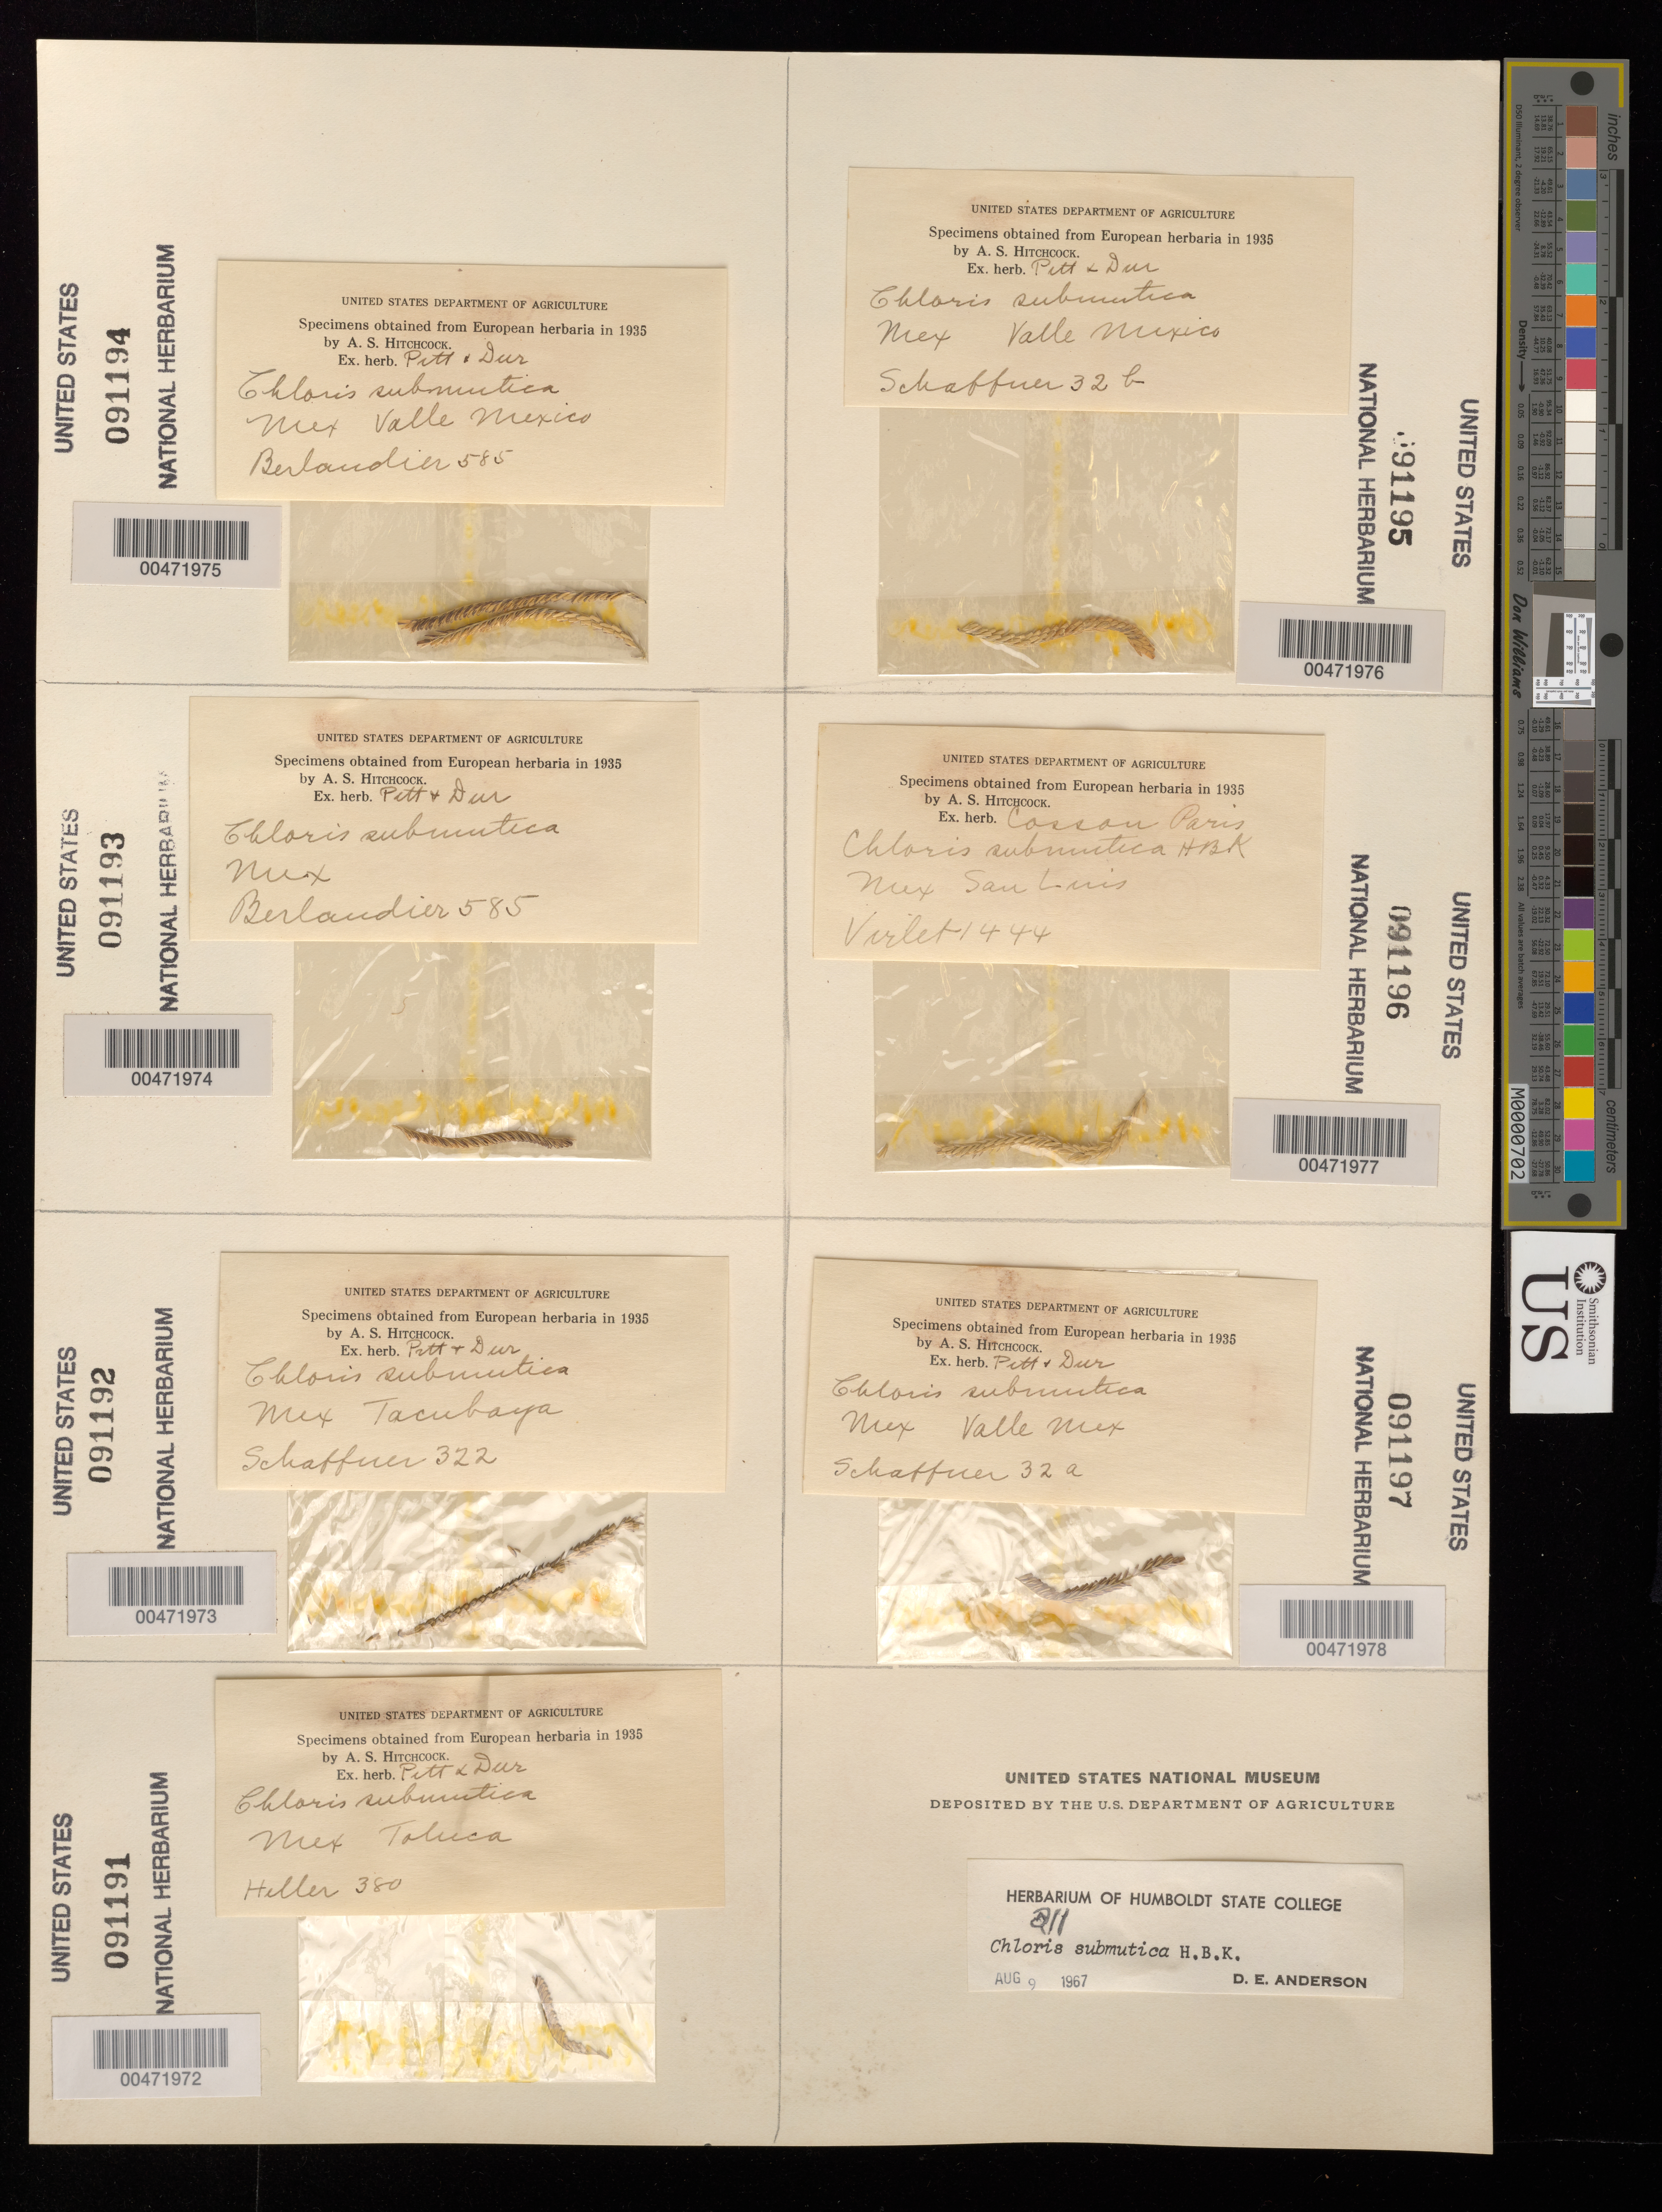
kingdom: Plantae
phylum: Tracheophyta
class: Liliopsida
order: Poales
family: Poaceae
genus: Chloris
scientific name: Chloris submutica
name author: Kunth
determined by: Anderson, D. E.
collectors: M. Virlet d'Aoust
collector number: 1444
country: Mexico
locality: San Luis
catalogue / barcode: US 91196